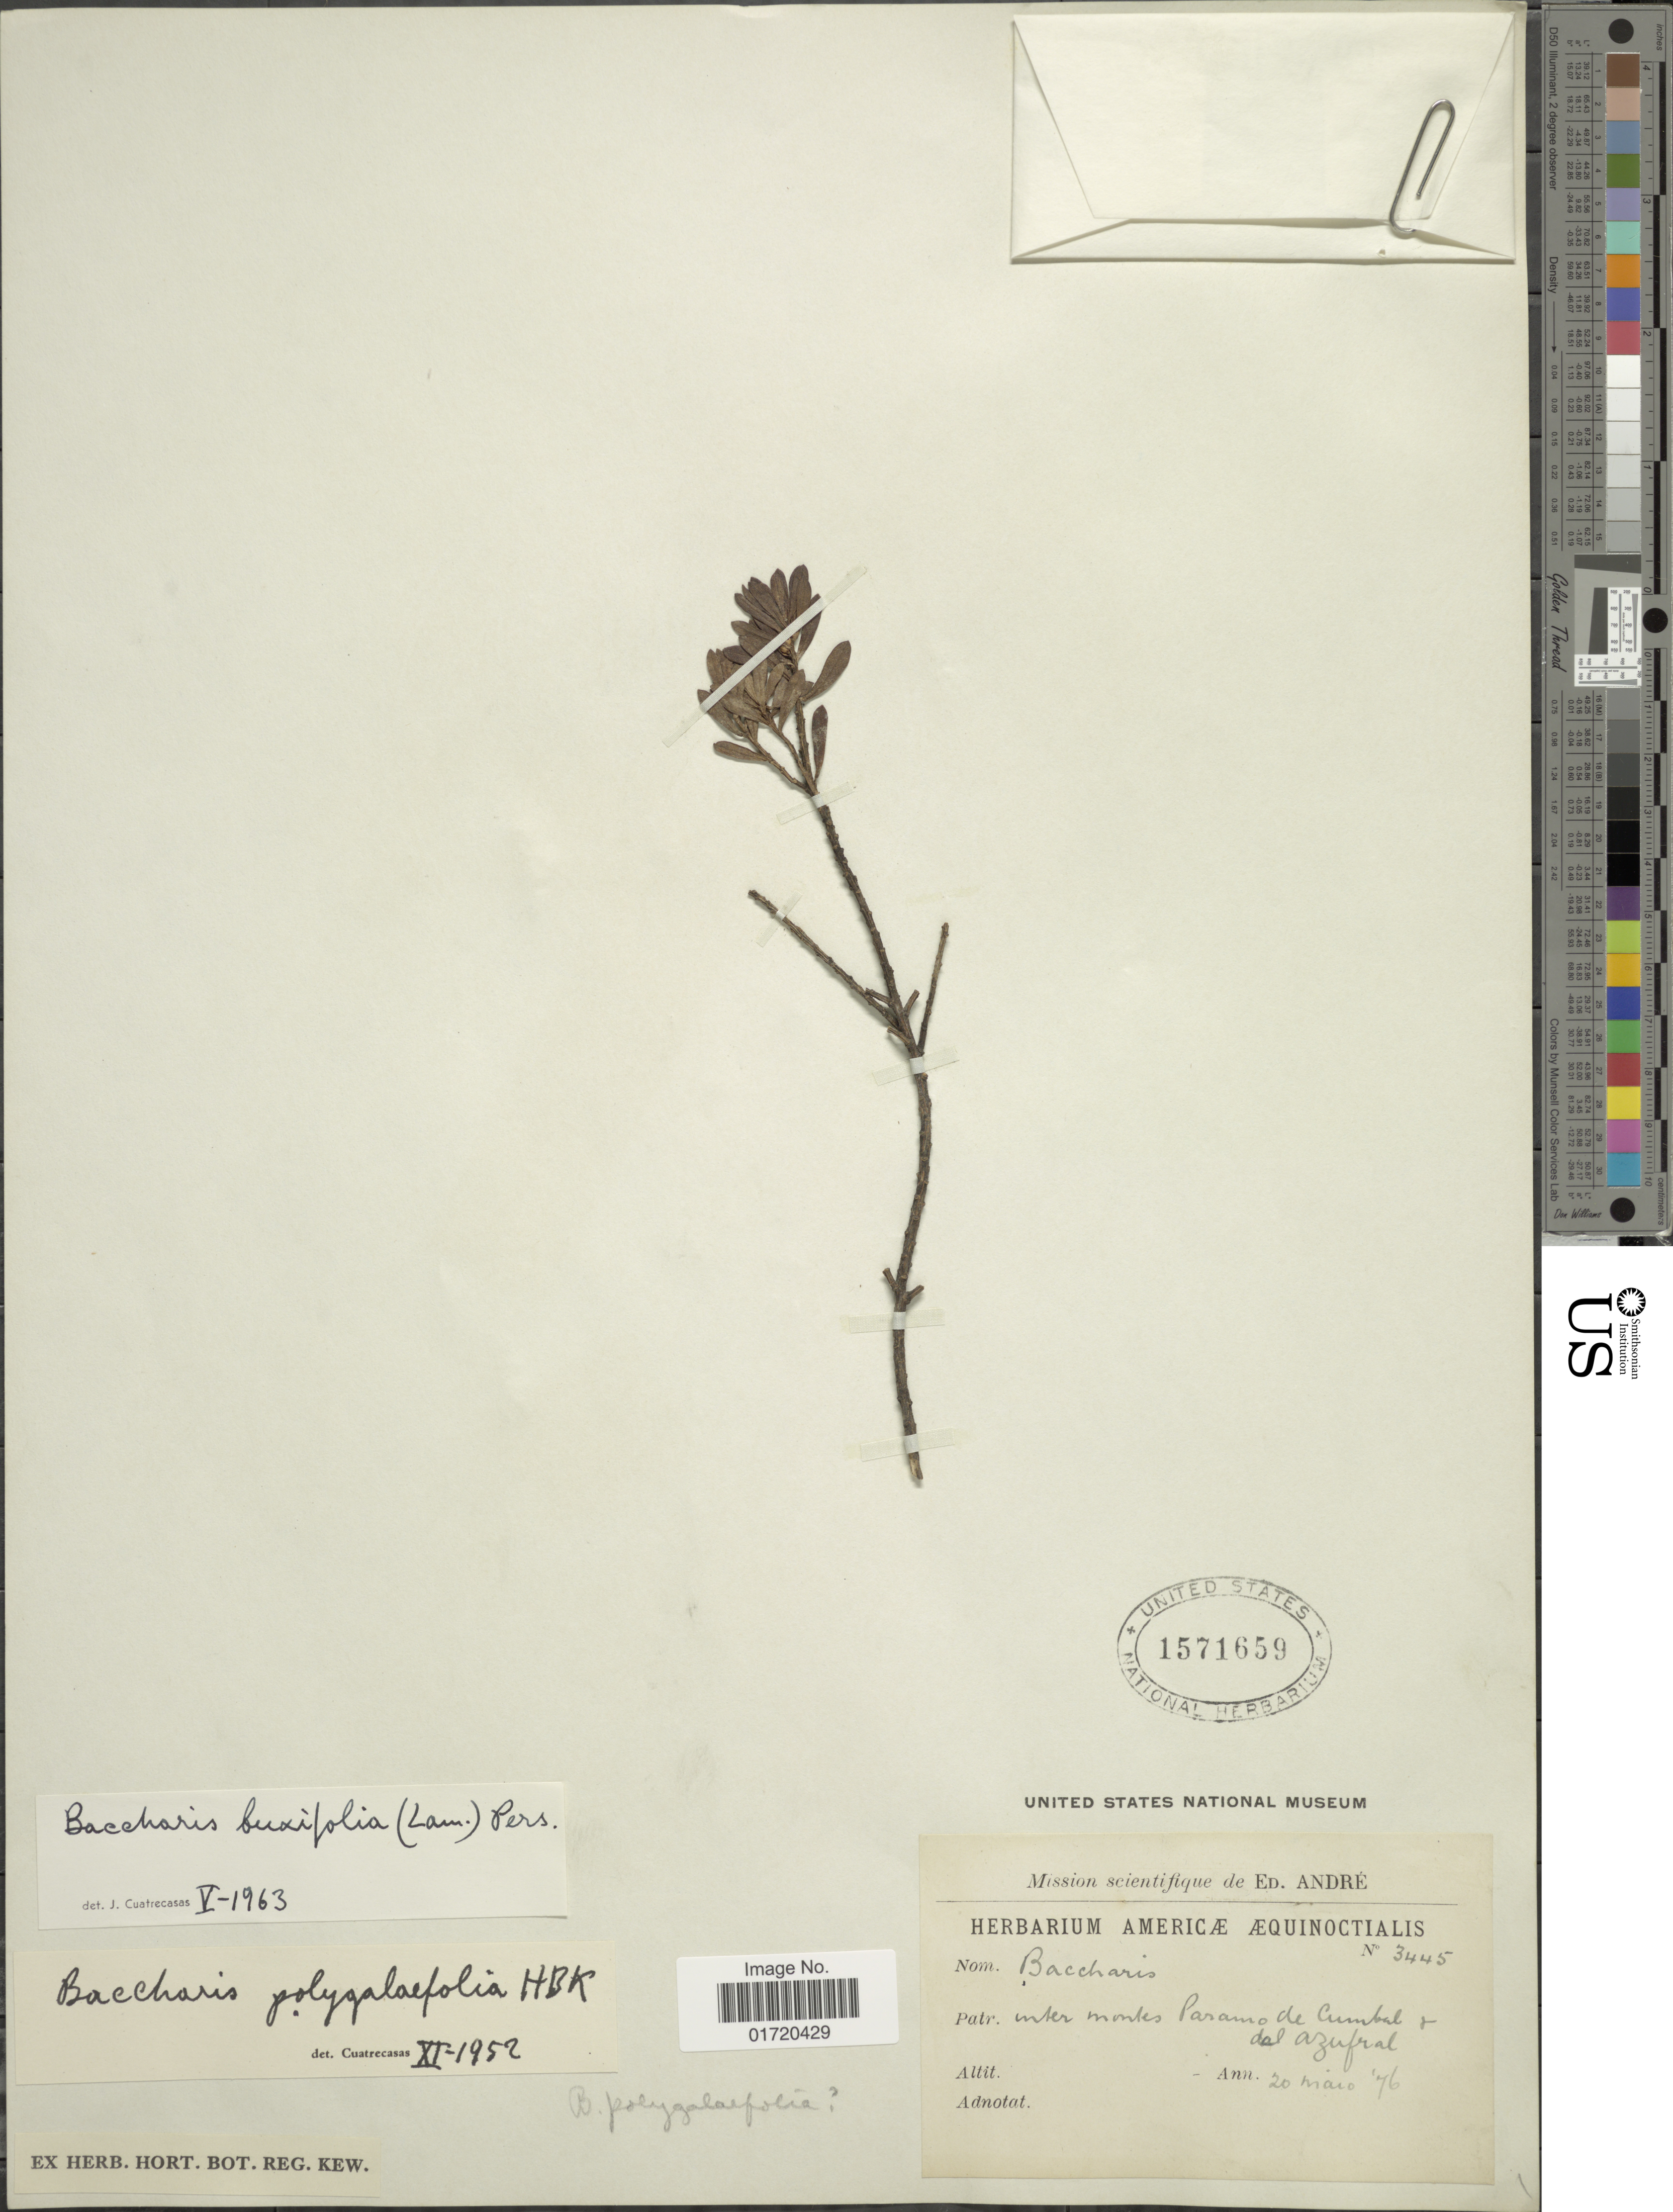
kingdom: Plantae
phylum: Tracheophyta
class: Magnoliopsida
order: Asterales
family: Asteraceae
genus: Baccharis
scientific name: Baccharis buxifolia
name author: (Lam.) Pers.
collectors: É. F. André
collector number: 3445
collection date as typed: Transcribed d/m/y: 20/5/76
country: Colombia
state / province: Narino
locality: Inter montes Paramo de Cumbral en del Azifral.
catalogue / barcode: US 1571659